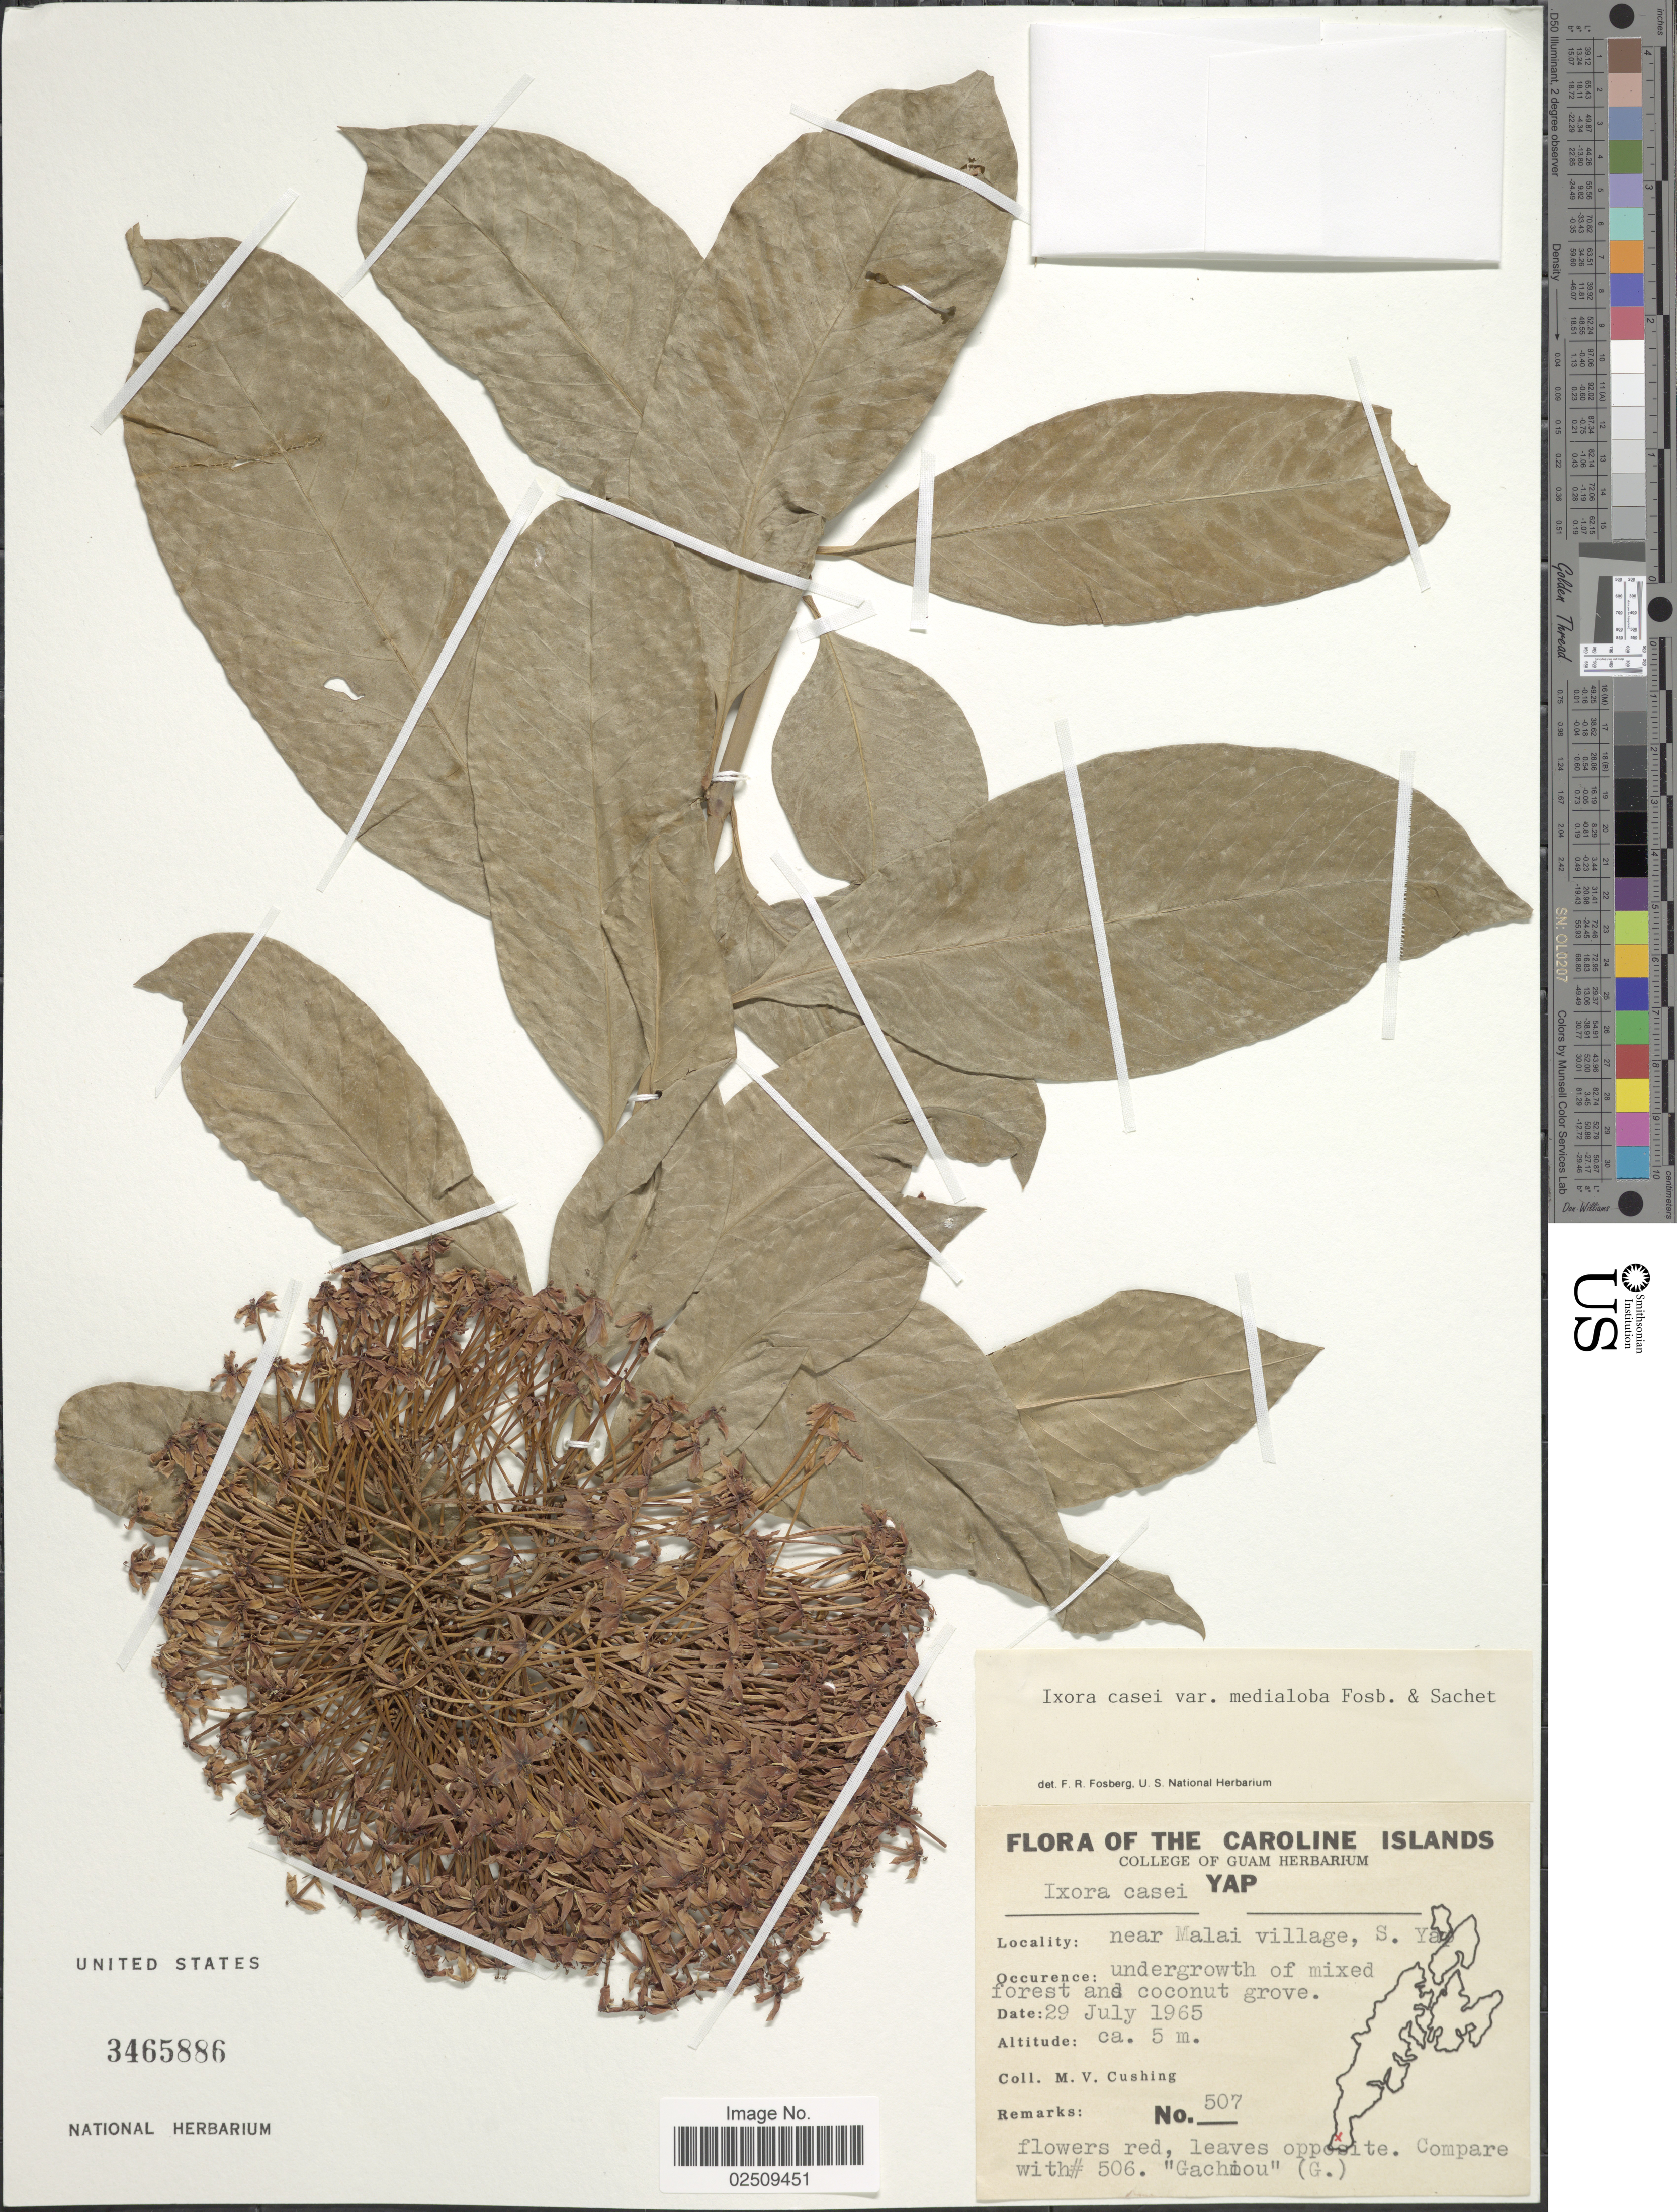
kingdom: Plantae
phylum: Tracheophyta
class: Magnoliopsida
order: Gentianales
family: Rubiaceae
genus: Ixora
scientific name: Ixora casei var. medialoba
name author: Fosberg & Sachet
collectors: M. V. Cushing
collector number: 507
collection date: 1965-07-29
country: Micronesia, Federated States of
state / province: Yap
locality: The Caroline Islands, near Malai village, S. Yap, undergrowth of mixed forest and coconut grove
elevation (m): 5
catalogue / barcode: US 3465886